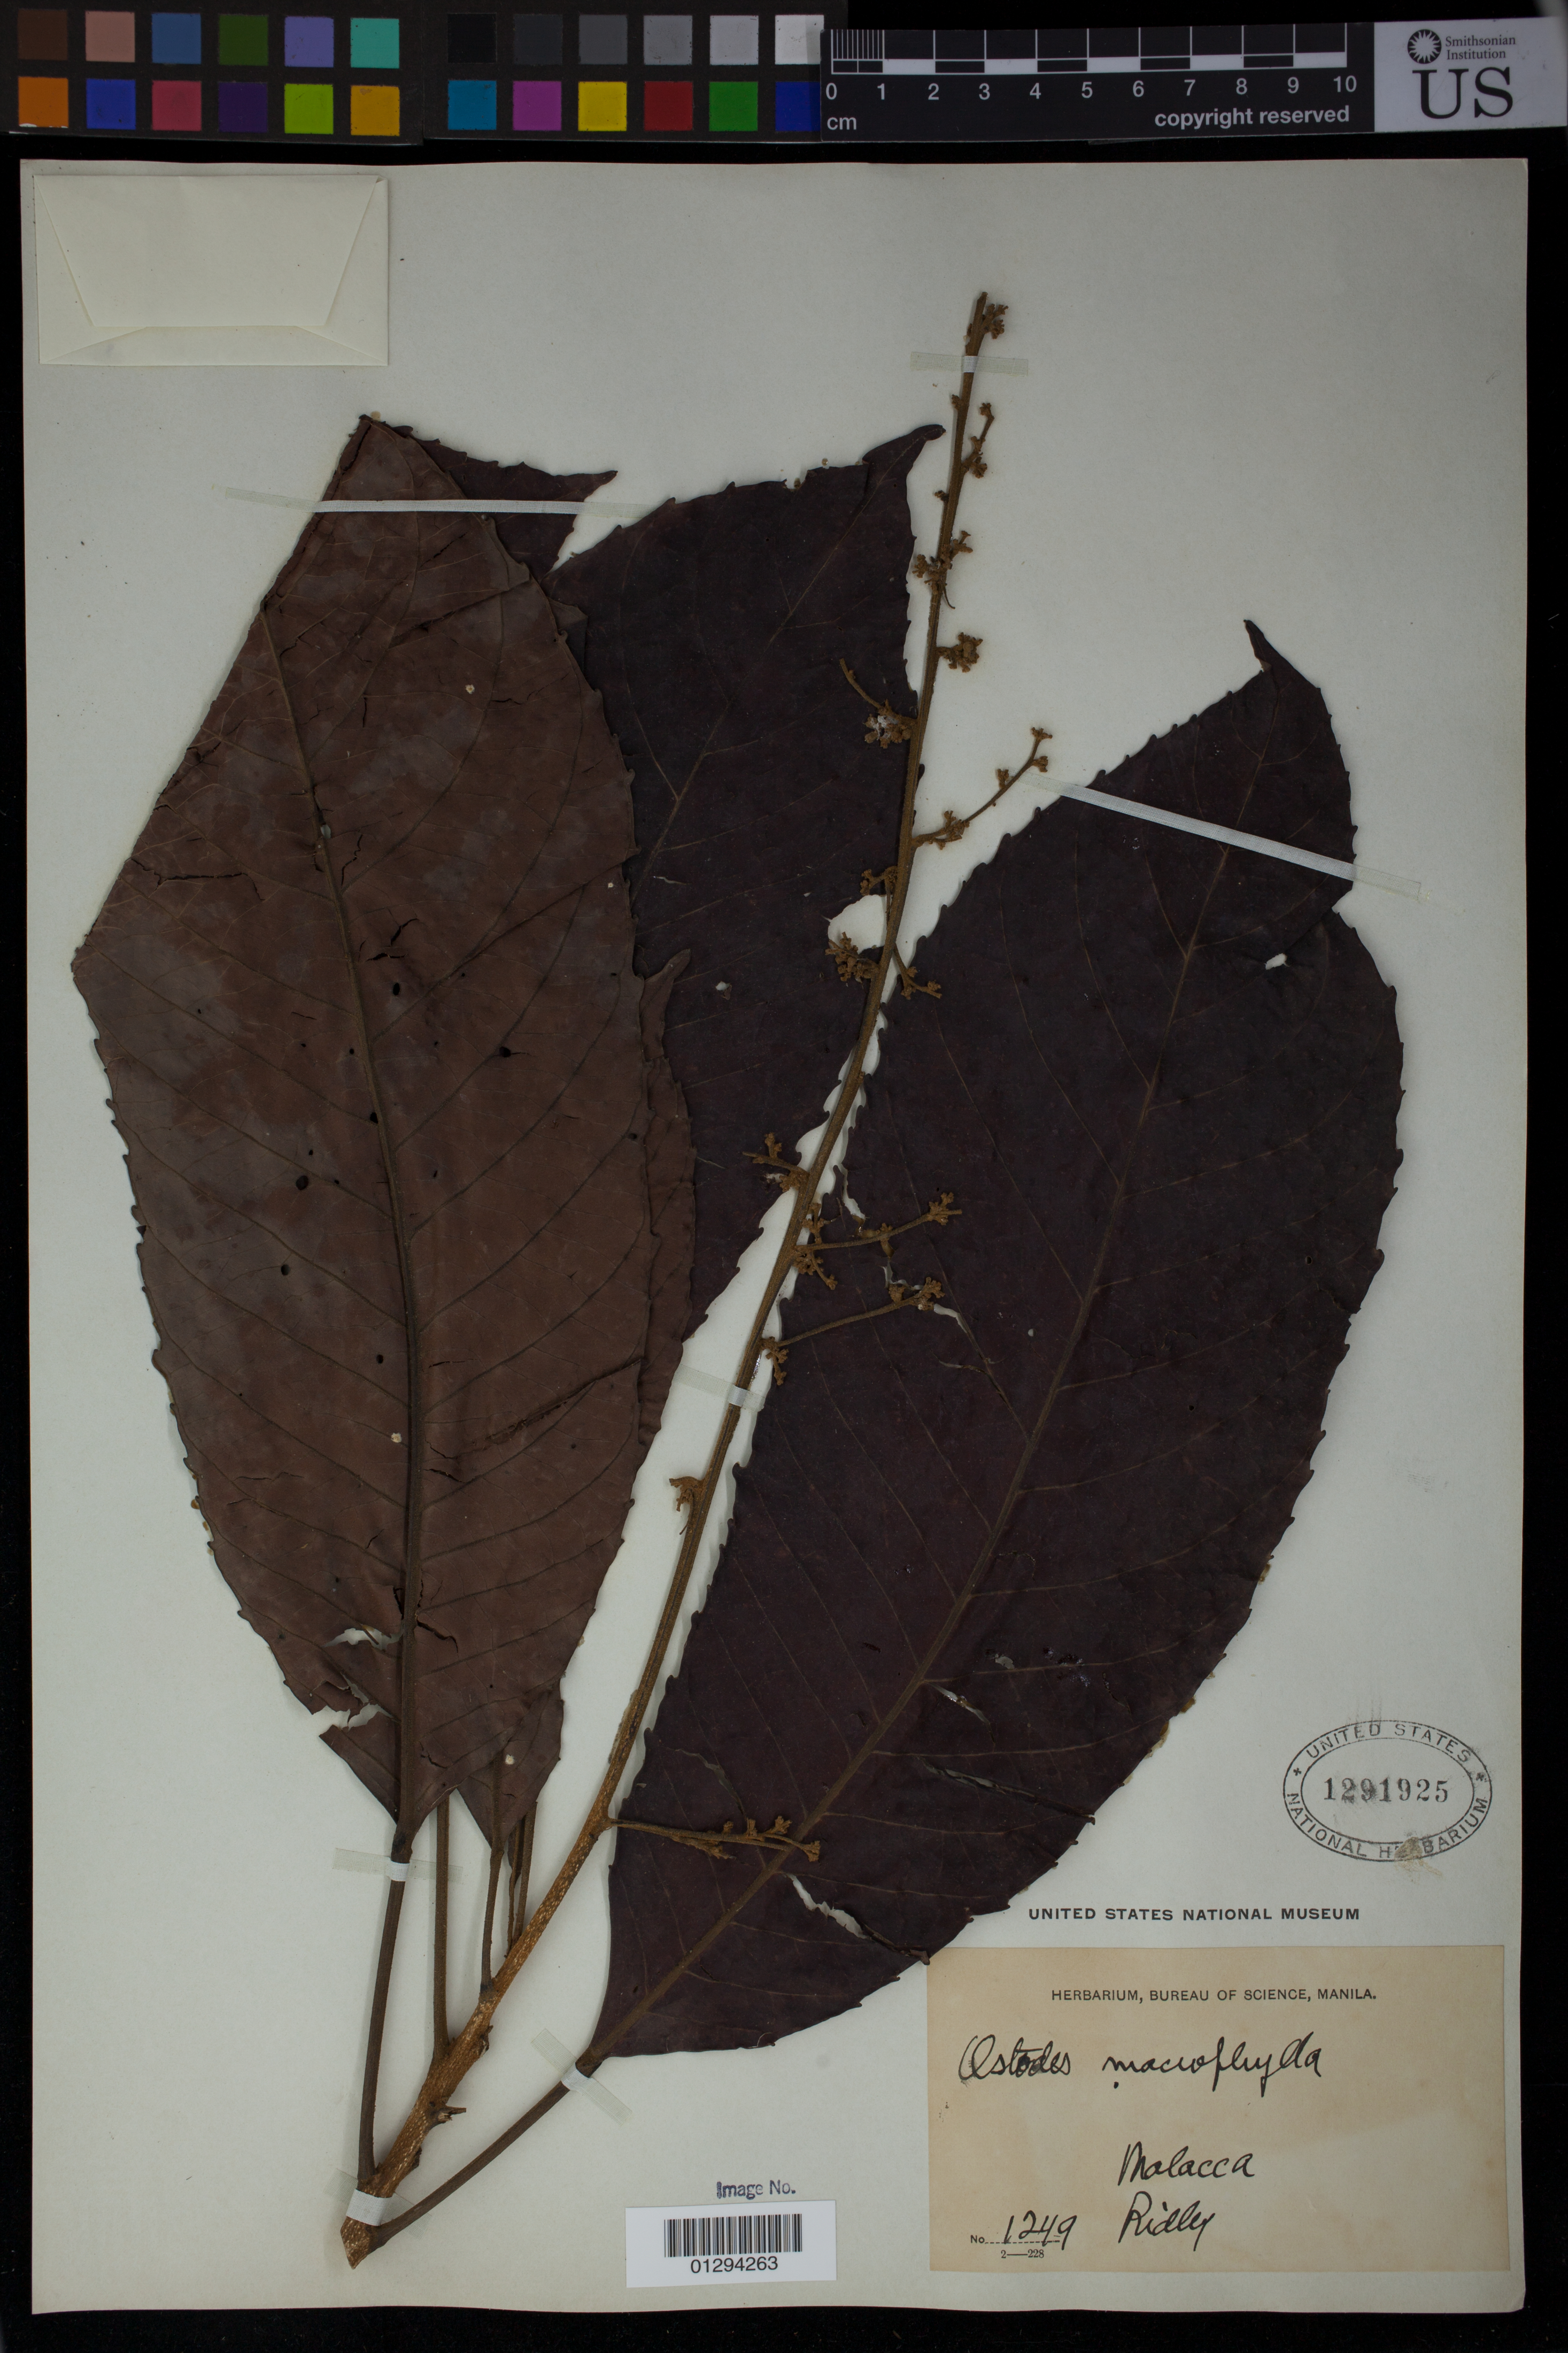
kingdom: Plantae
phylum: Tracheophyta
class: Magnoliopsida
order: Malpighiales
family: Euphorbiaceae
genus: Fahrenheitia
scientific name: Fahrenheitia pendula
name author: (Hassk.) Airy Shaw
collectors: -. Ridley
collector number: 1249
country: Malaysia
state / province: Melaka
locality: Malacca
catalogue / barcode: US 1291925